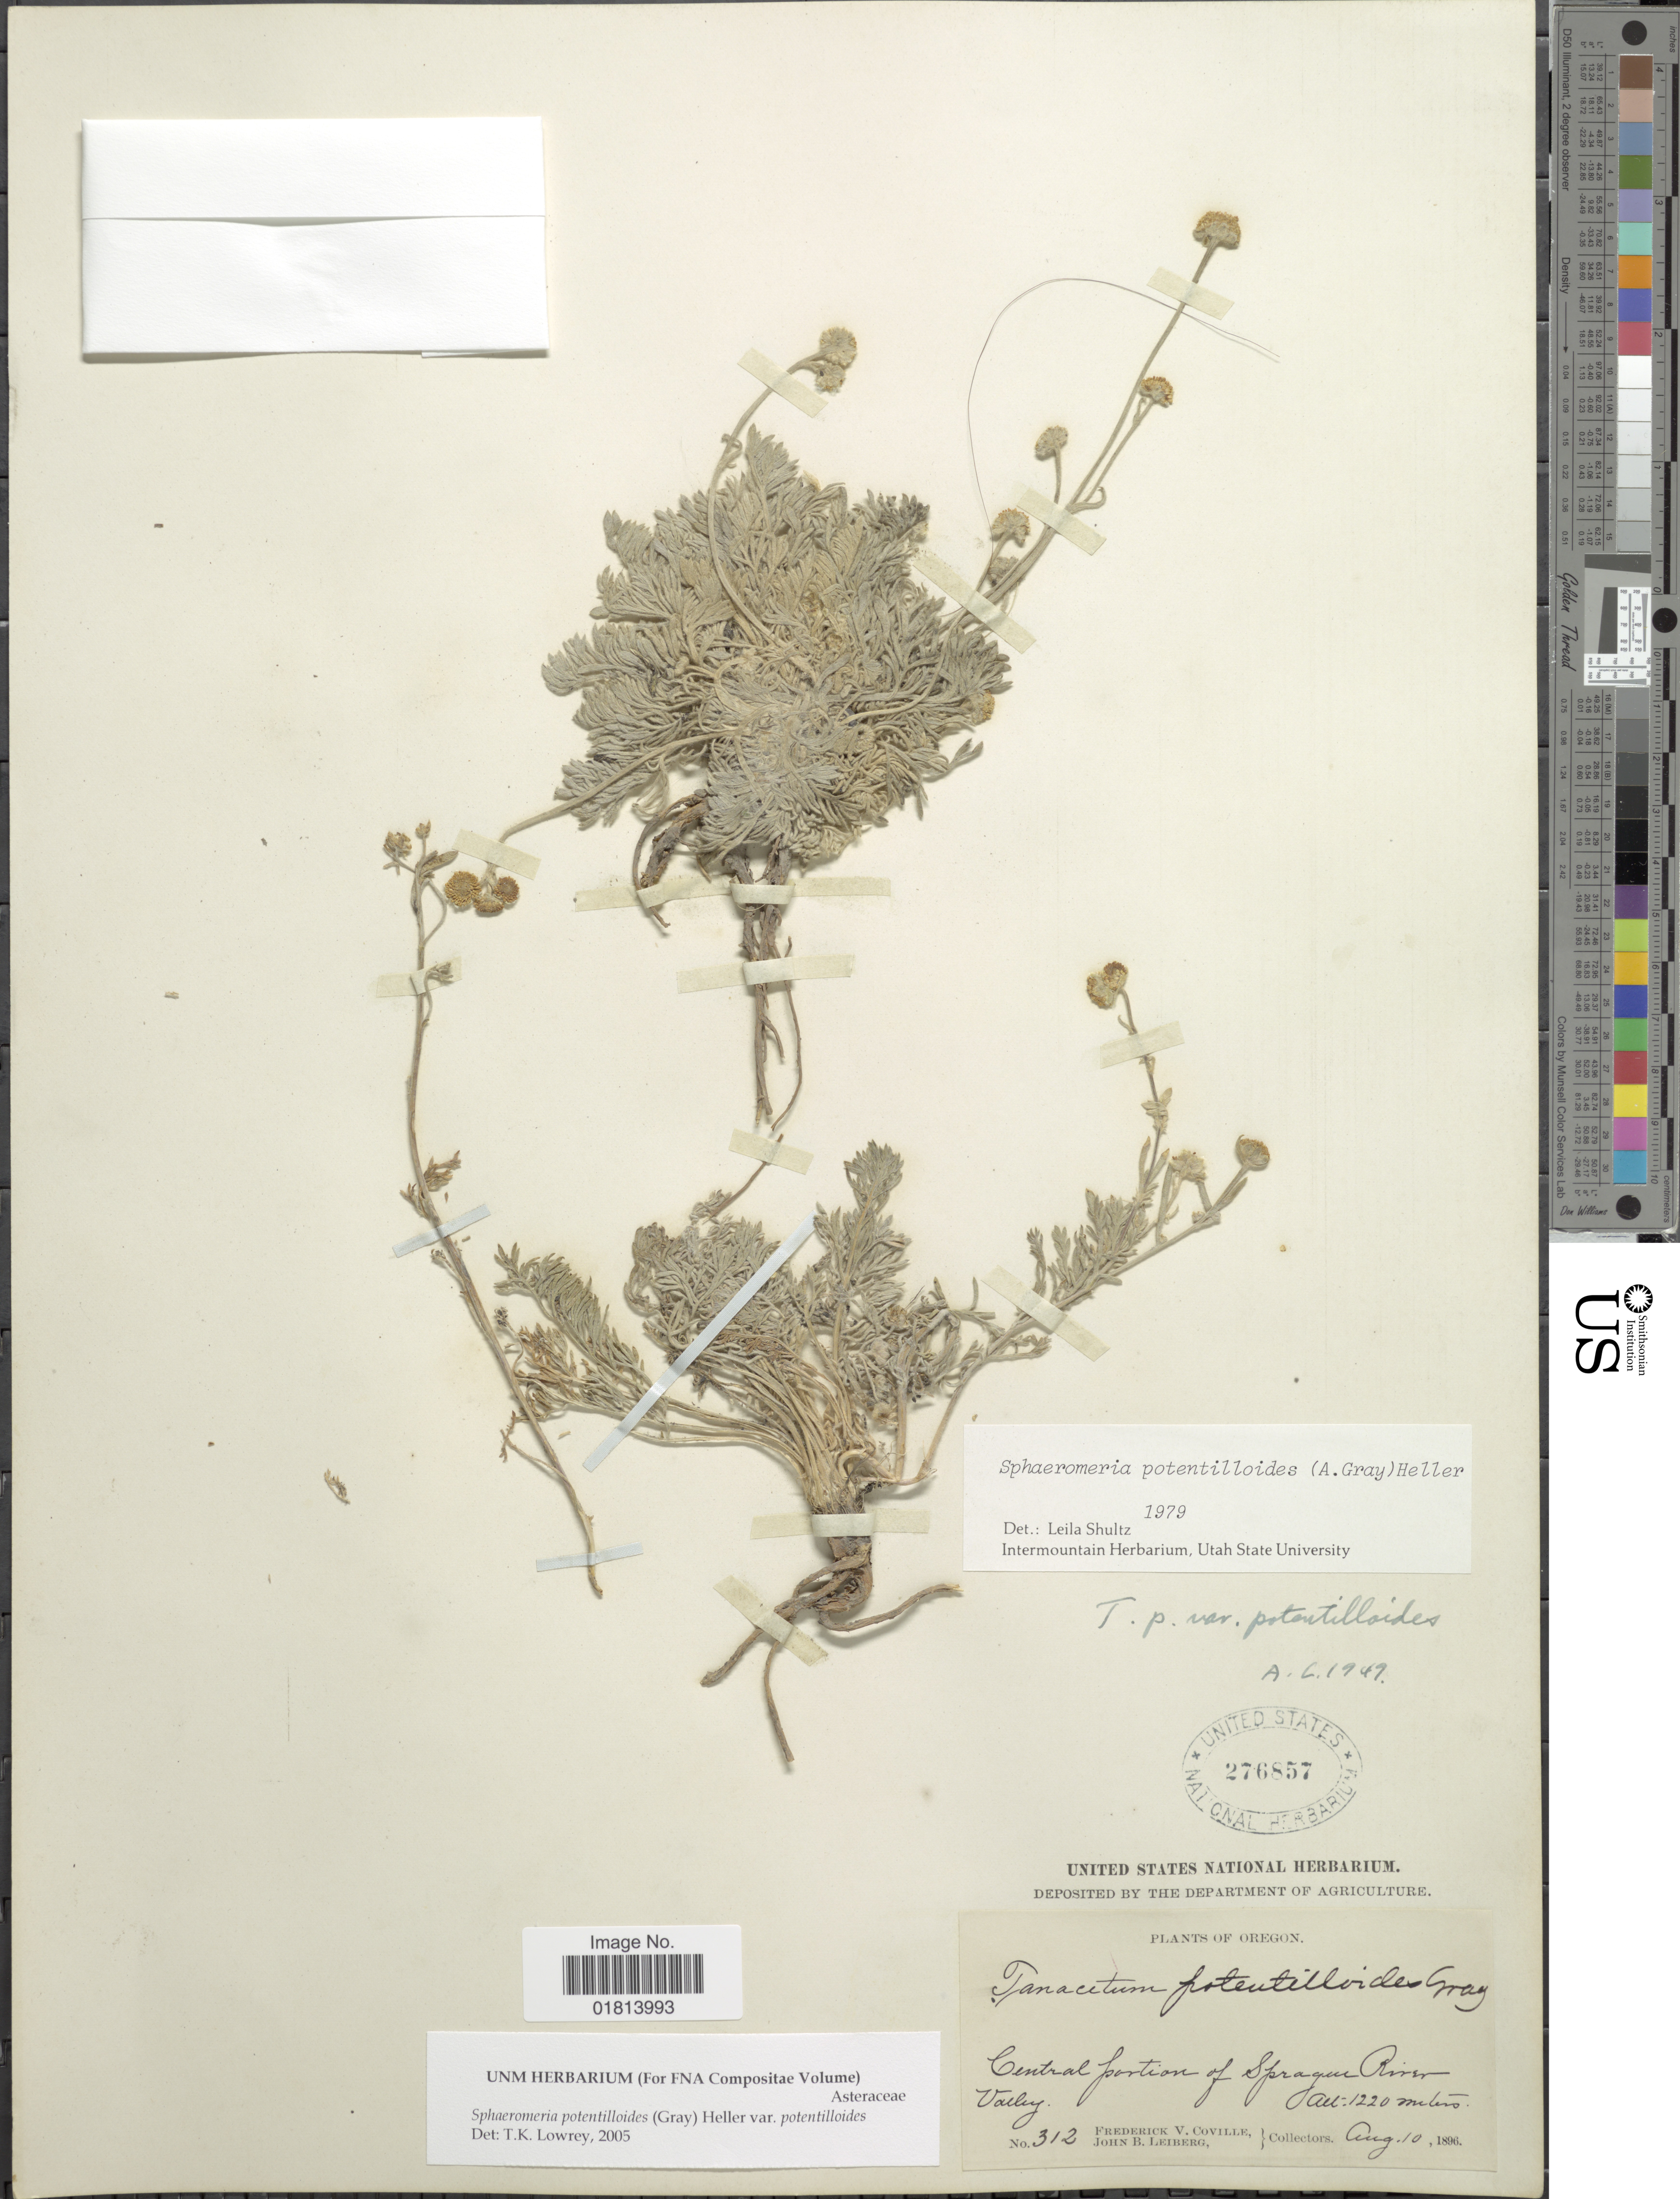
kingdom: Plantae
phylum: Tracheophyta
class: Magnoliopsida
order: Asterales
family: Asteraceae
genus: Sphaeromeria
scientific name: Sphaeromeria potentilloides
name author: (A. Gray) A. Heller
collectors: F. V. Coville & J. B. Leiberg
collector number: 312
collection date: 1896-08-10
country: United States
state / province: Oregon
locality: Central portion of Spragun River Valley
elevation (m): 1220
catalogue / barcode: US 276857